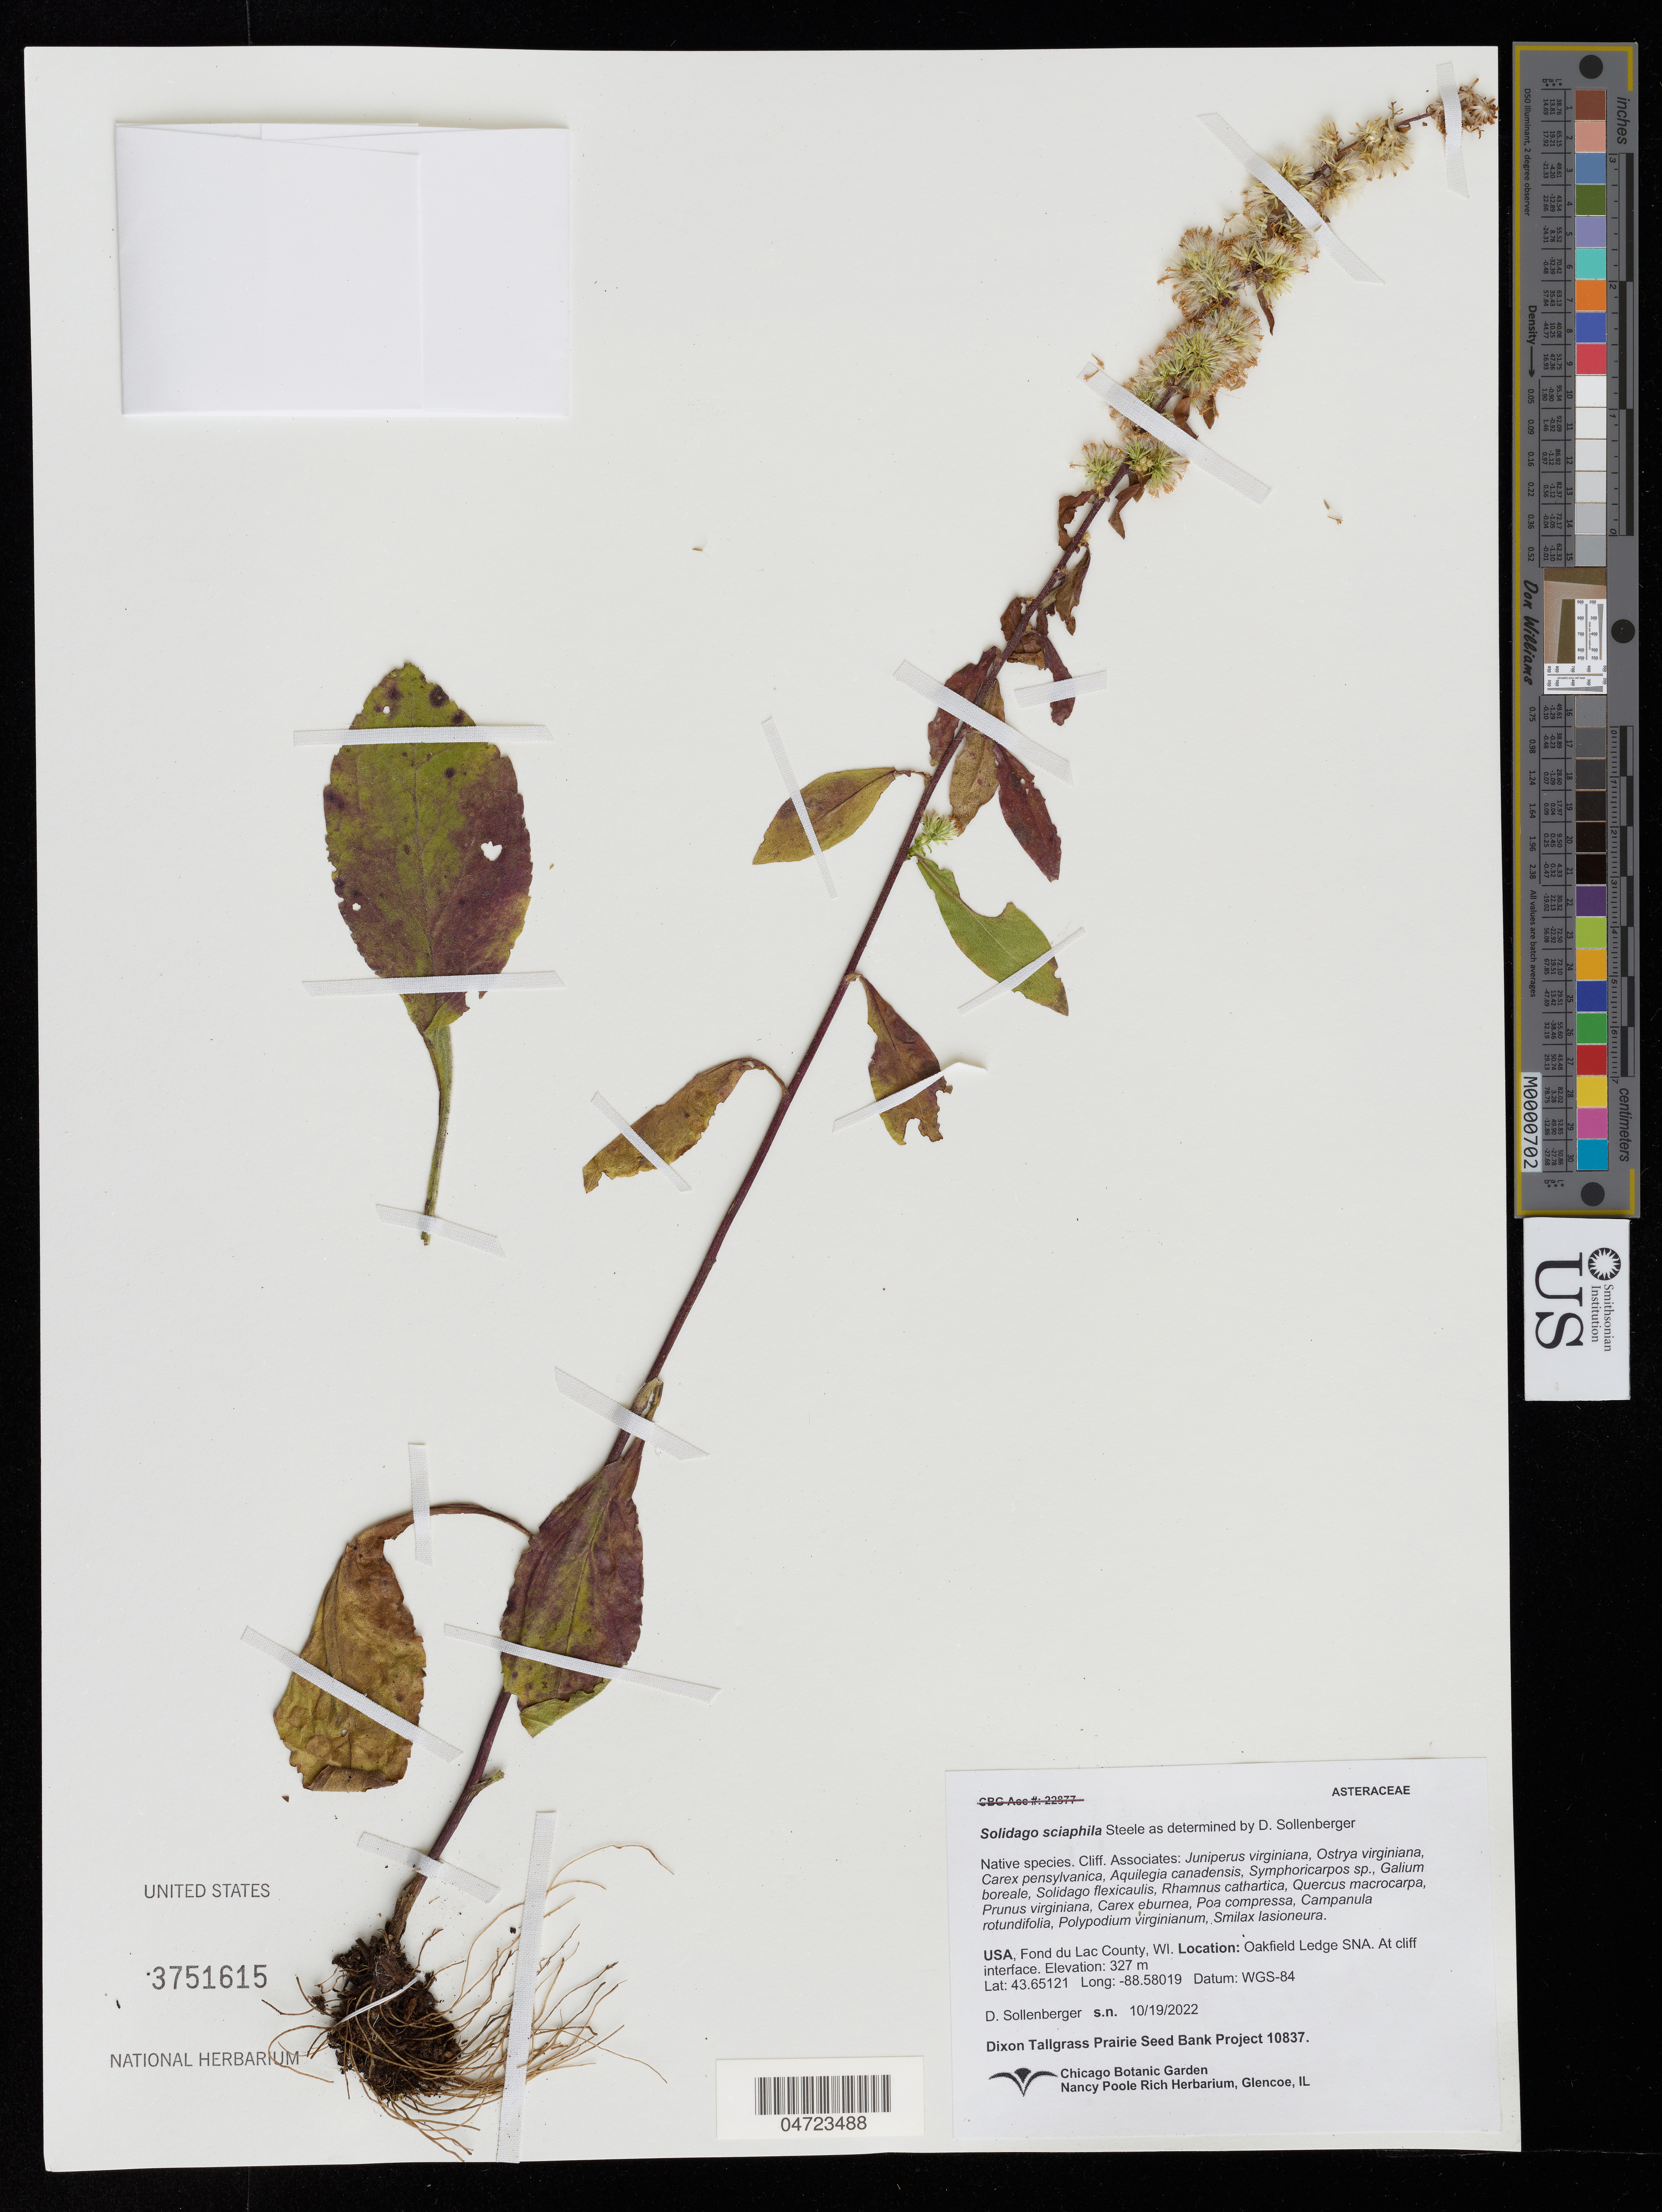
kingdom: Plantae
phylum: Tracheophyta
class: Magnoliopsida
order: Asterales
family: Asteraceae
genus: Solidago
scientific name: Solidago sciaphila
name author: E.S. Steele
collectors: D. Sollenberger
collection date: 2022-10-19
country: United States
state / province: Wisconsin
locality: Fond du Lac County, WI. Oakfield Ledge SNA. At cliff interface. Datum: WGS-84.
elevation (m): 327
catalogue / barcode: US 3751615